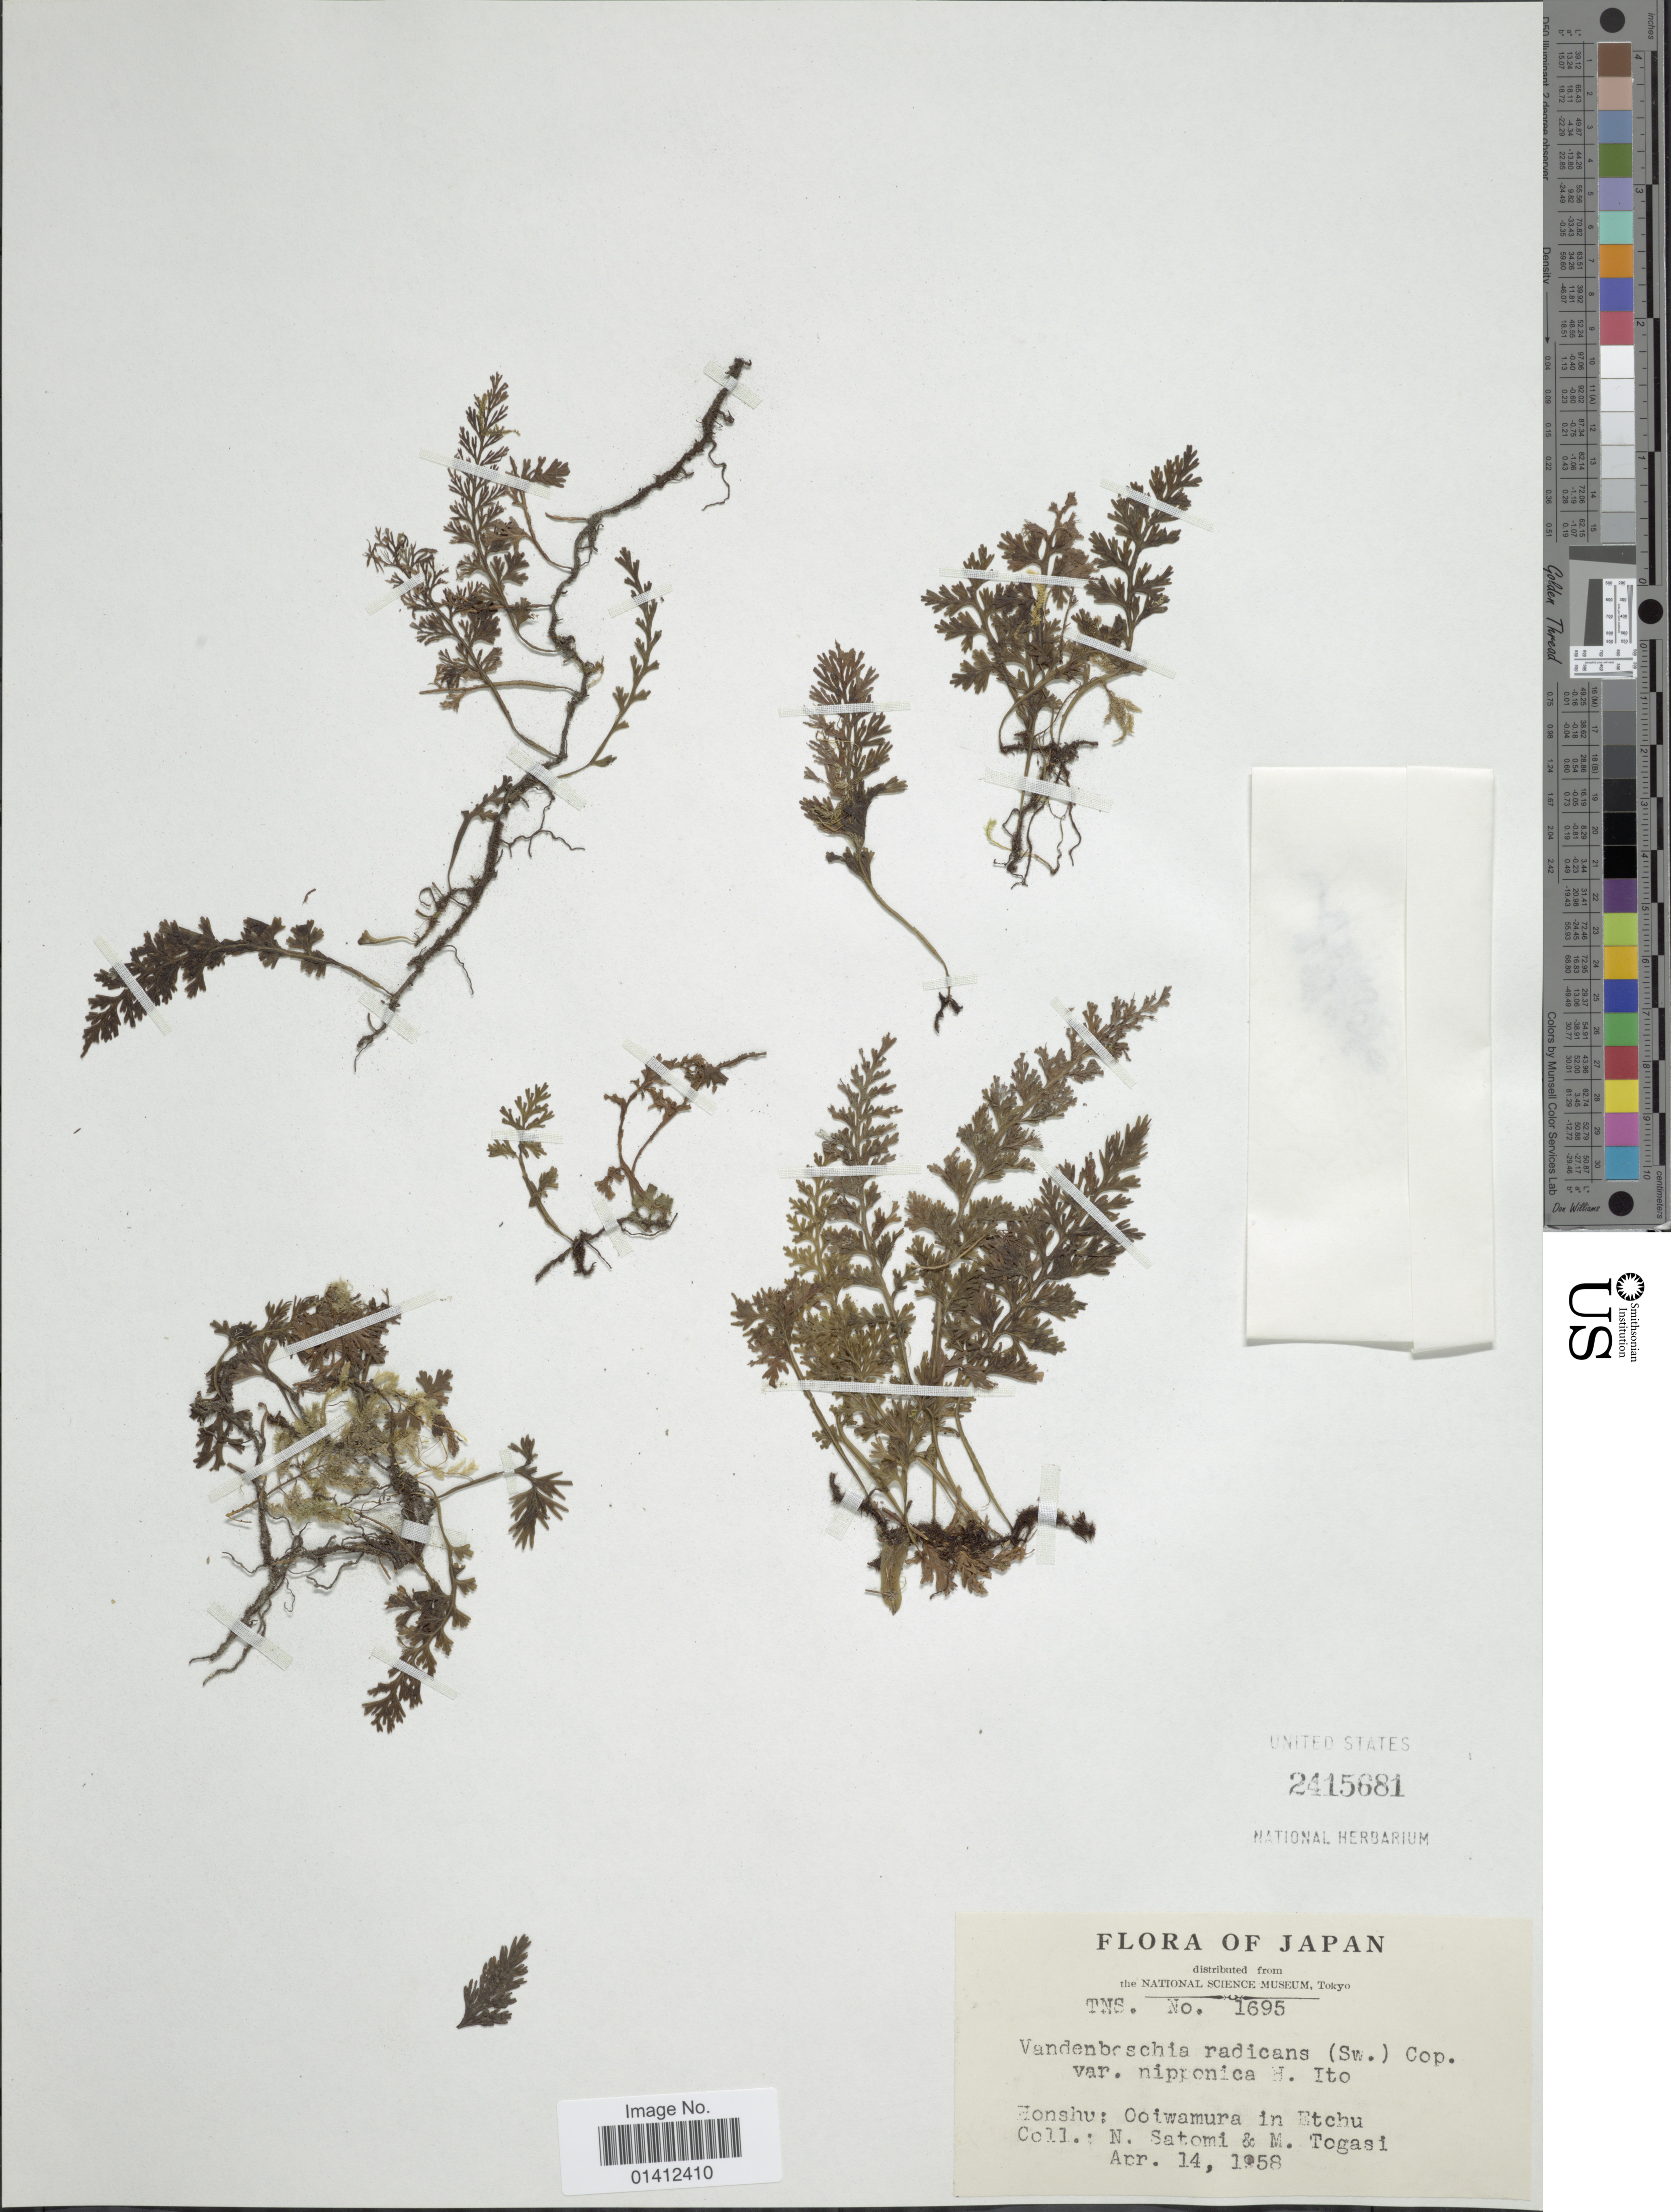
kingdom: Plantae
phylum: Tracheophyta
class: Polypodiopsida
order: Hymenophyllales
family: Hymenophyllaceae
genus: Vandenboschia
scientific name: Vandenboschia radicans var. nipponica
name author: (Nakai) H. Itô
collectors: N. Satomi & M. Togasi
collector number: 1695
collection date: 1958-04-14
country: Japan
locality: Honshu: Ooiwamura in Etchu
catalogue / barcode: US 2415681